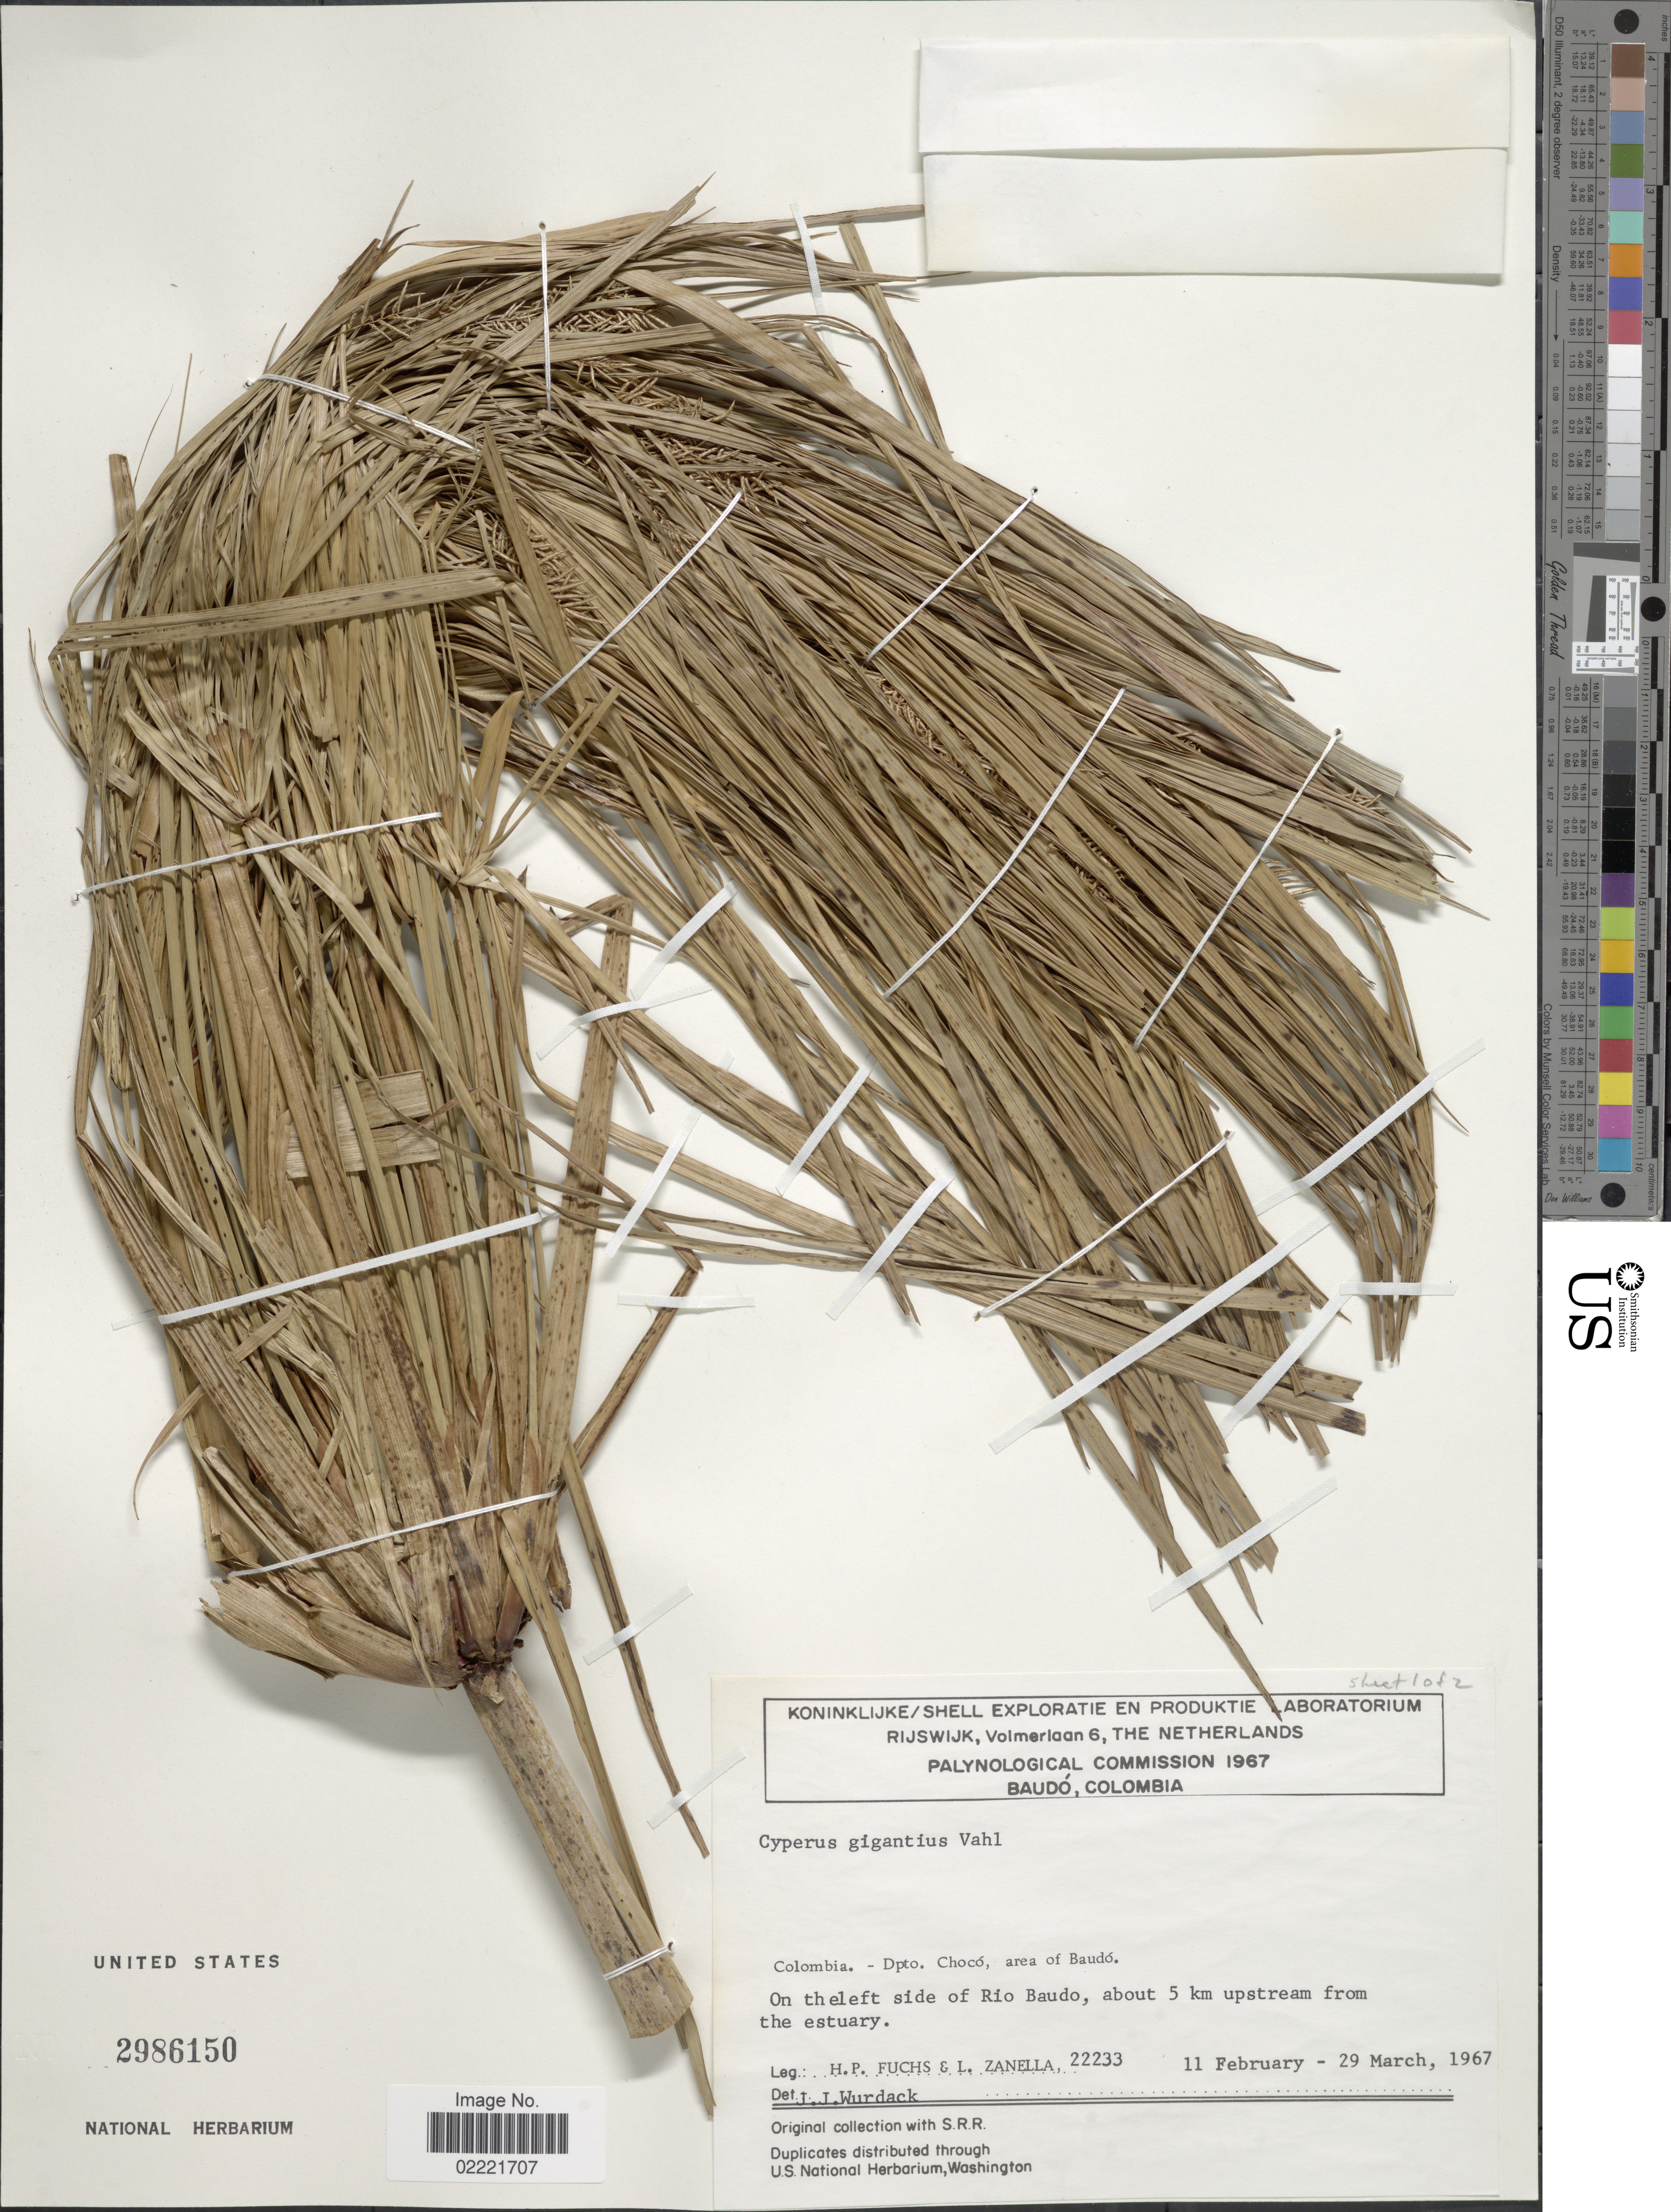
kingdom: Plantae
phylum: Tracheophyta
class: Liliopsida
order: Poales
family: Cyperaceae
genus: Cyperus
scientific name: Cyperus giganteus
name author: Vahl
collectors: H. P. Fuchs & L. Zanella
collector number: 22233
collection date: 1967-02-11/1967-03-29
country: Colombia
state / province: Chocó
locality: Area of Baudó. on the left side of Rio Baudo, about 5 km upstream from the estuary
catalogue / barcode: US 2986150